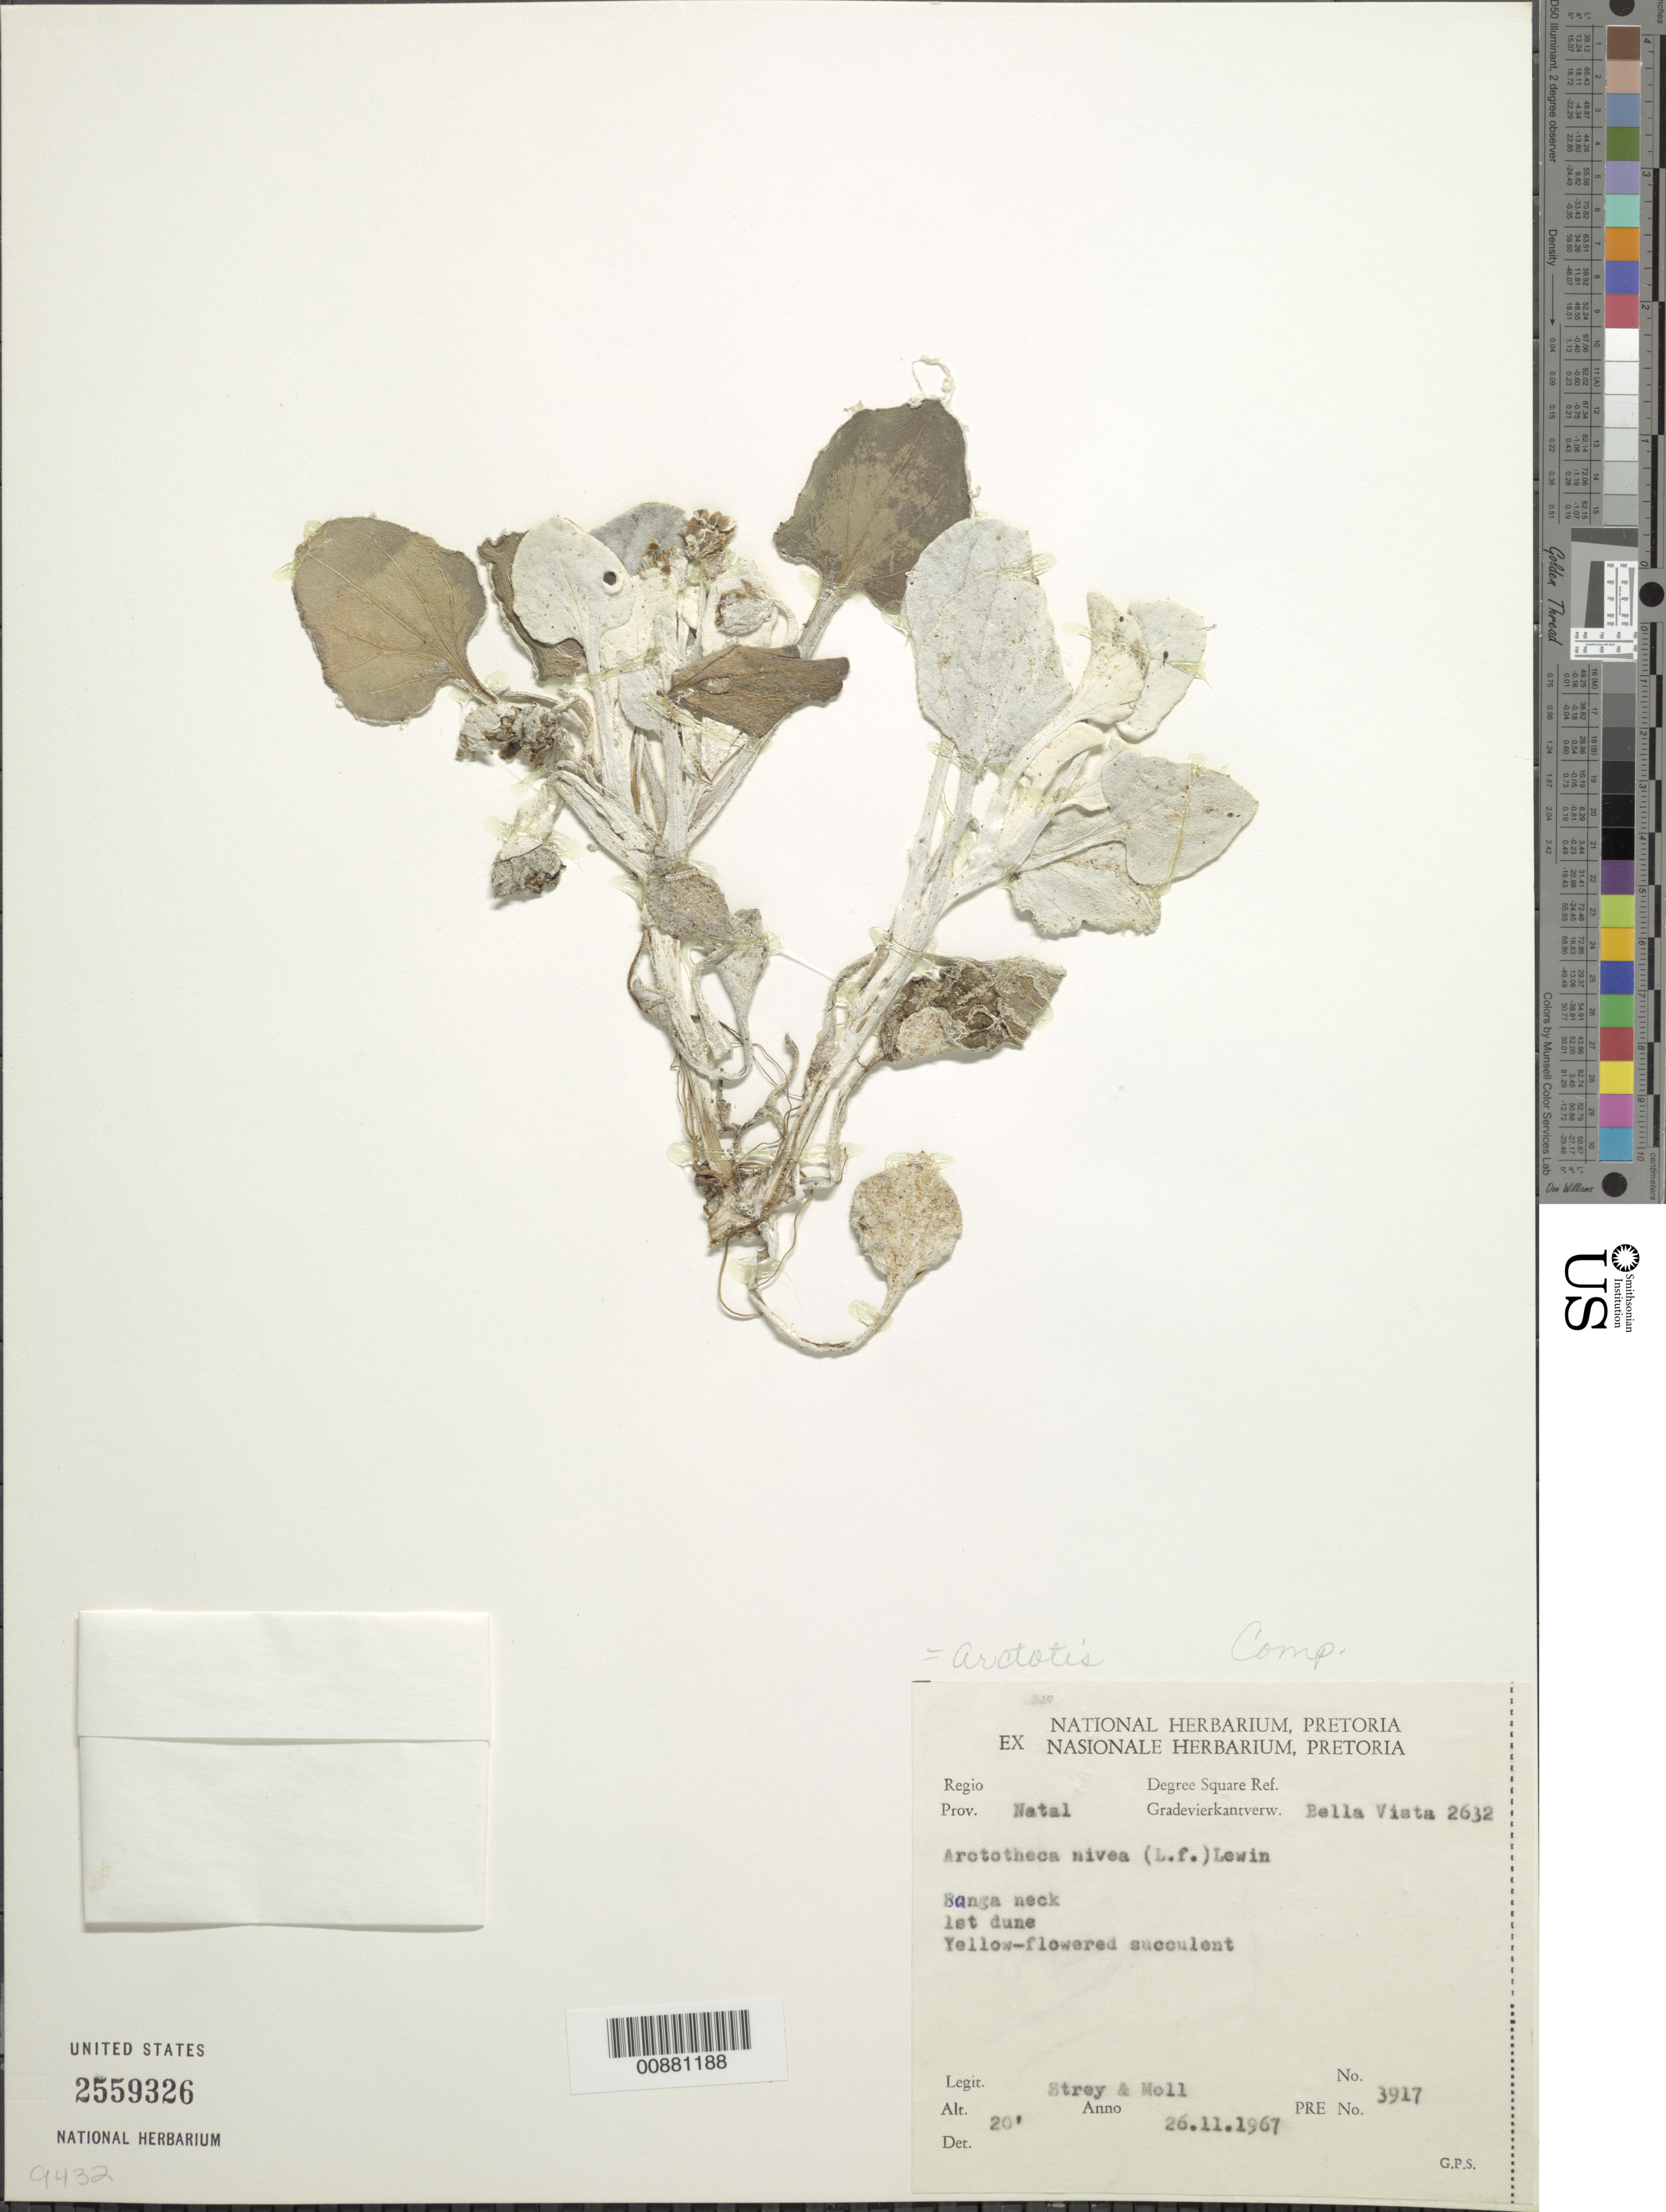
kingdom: Plantae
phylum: Tracheophyta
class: Magnoliopsida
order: Asterales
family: Asteraceae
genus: Arctotheca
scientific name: Arctotheca populifolia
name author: (P.J. Bergius) Norl.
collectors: -. Strey & -. Moll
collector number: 3917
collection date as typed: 26 November 1967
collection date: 1967-11-26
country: South Africa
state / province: KwaZulu-Natal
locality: Bella Vista 2632, Banga neck, 1st dune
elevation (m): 6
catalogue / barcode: US 2559326